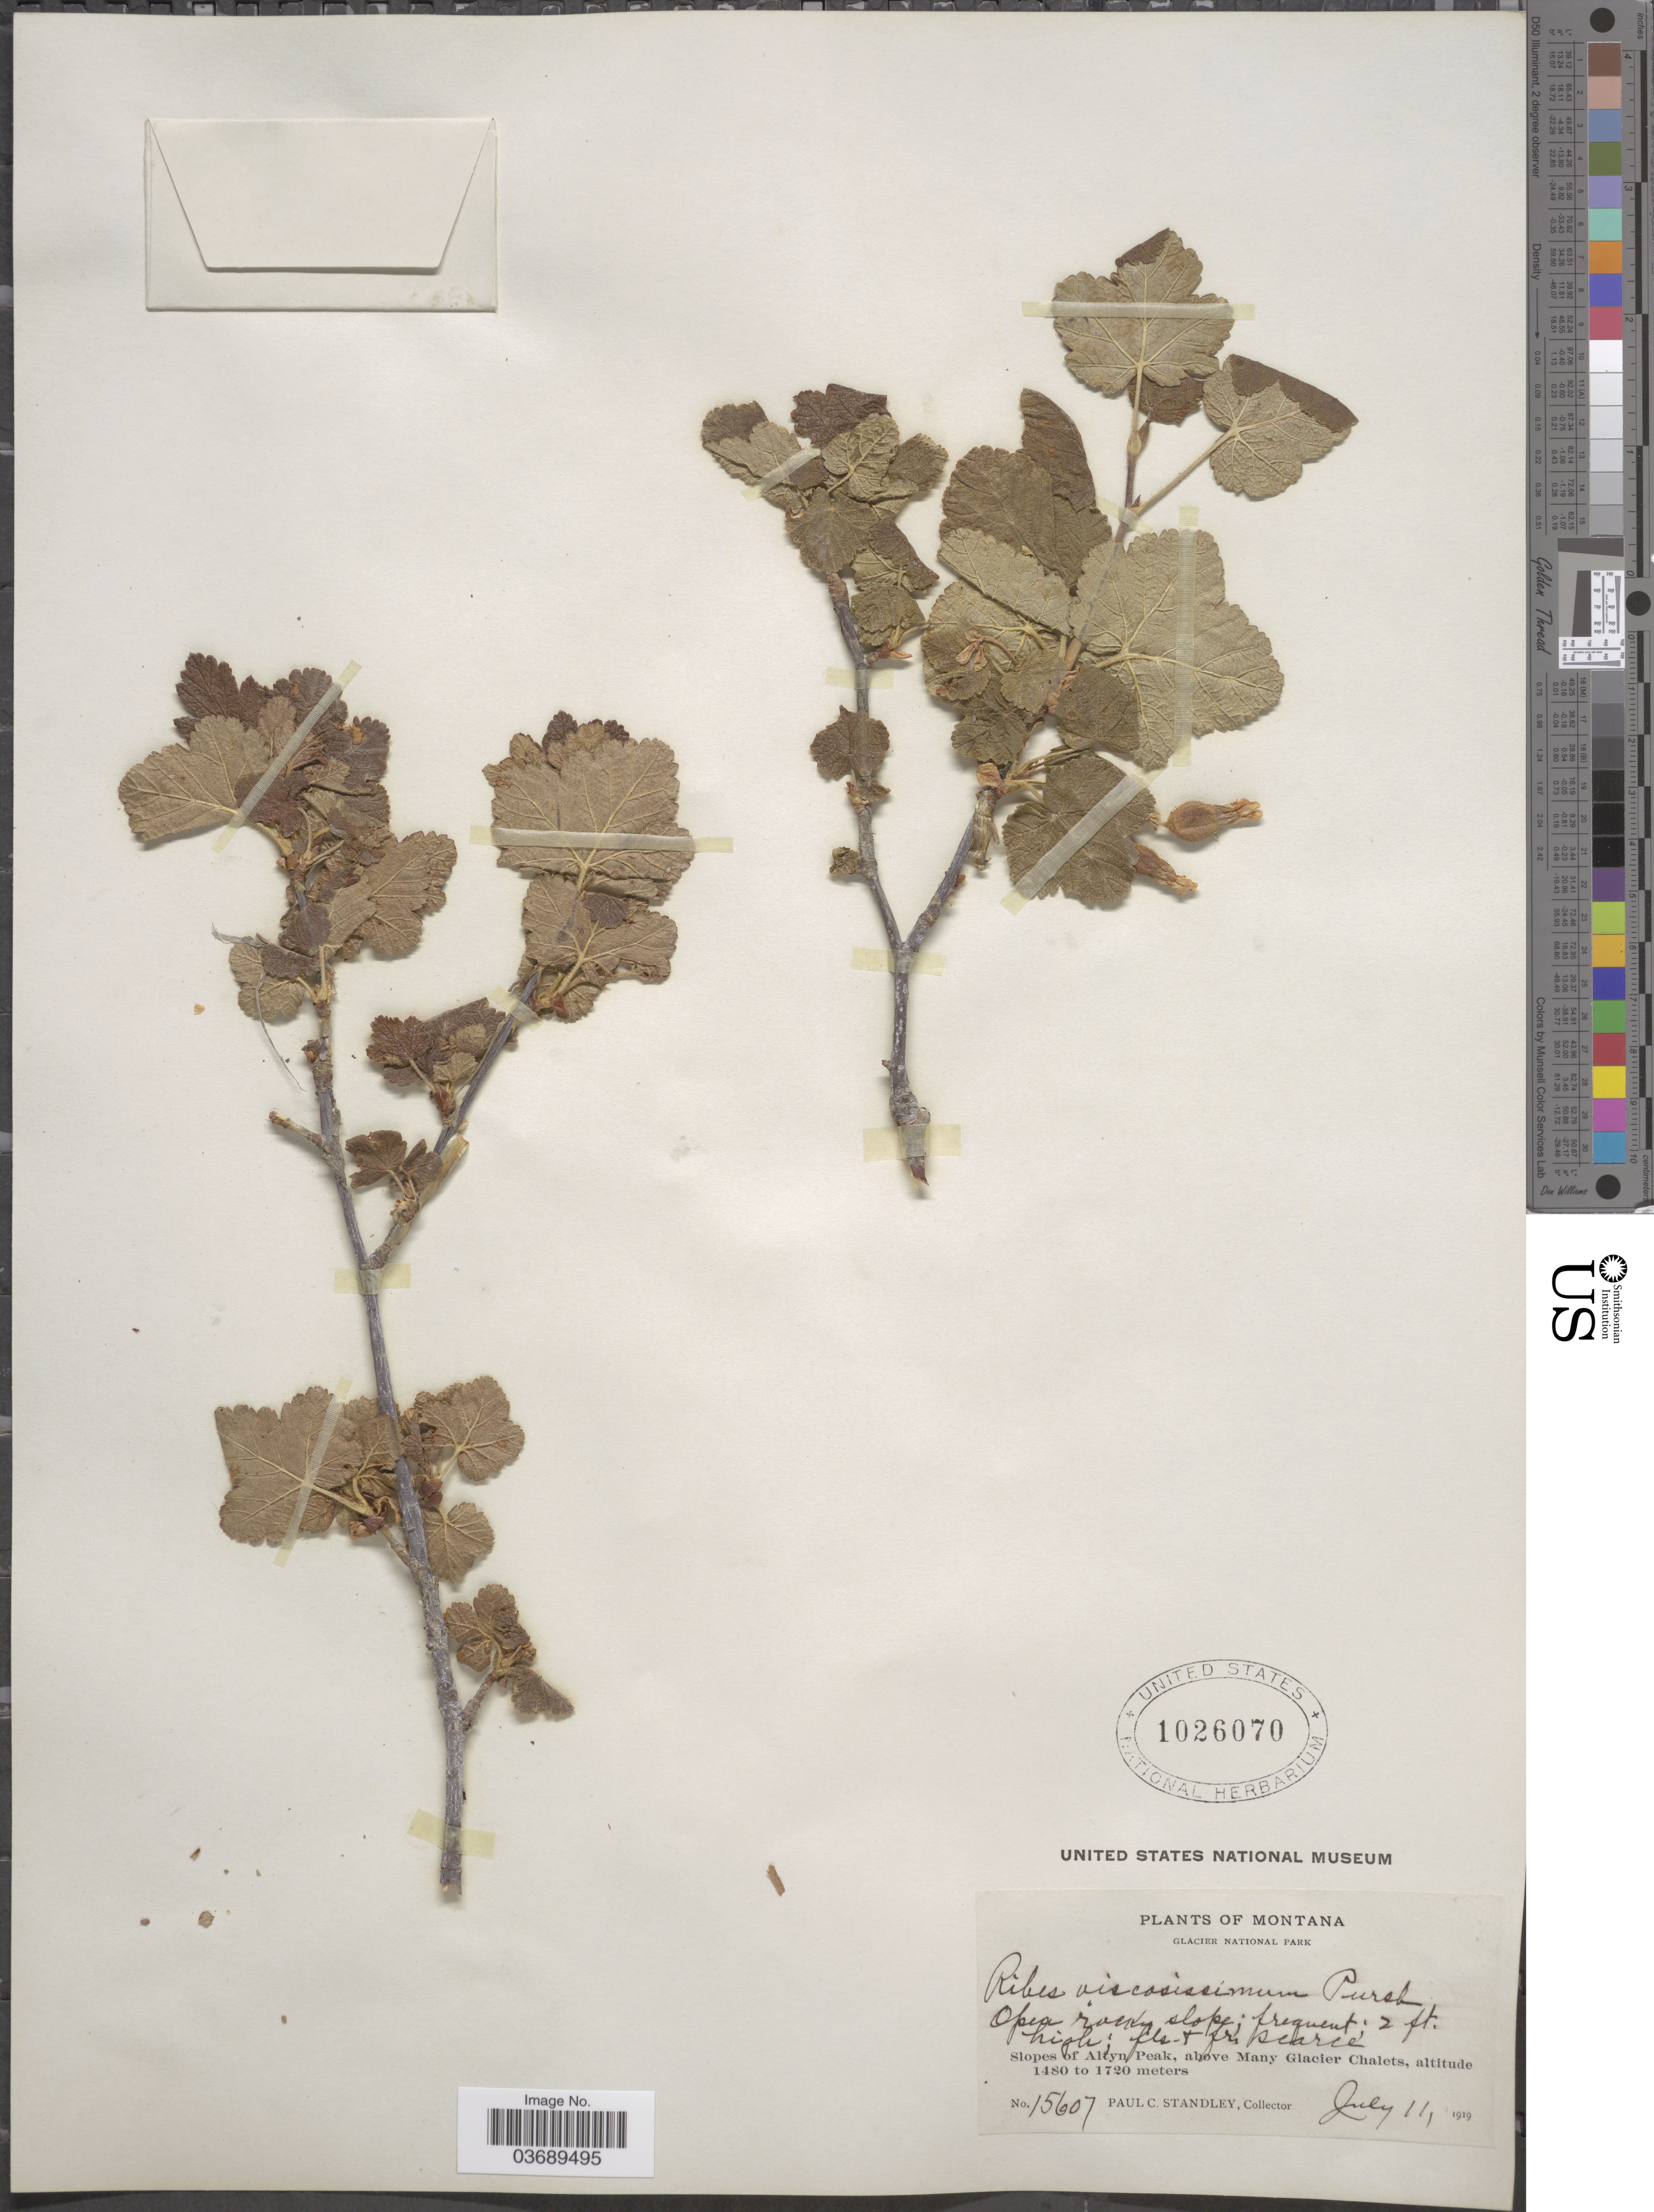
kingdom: Plantae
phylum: Tracheophyta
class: Magnoliopsida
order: Saxifragales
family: Grossulariaceae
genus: Ribes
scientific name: Ribes viscosissimum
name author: Pursh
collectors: P. C. Standley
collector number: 15607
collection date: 1919-07-11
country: United States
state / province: Montana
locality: Glacier National Park. Slopes of Altyn Peak, above Many Glacier Chalets.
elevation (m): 1480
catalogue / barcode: US 1026070